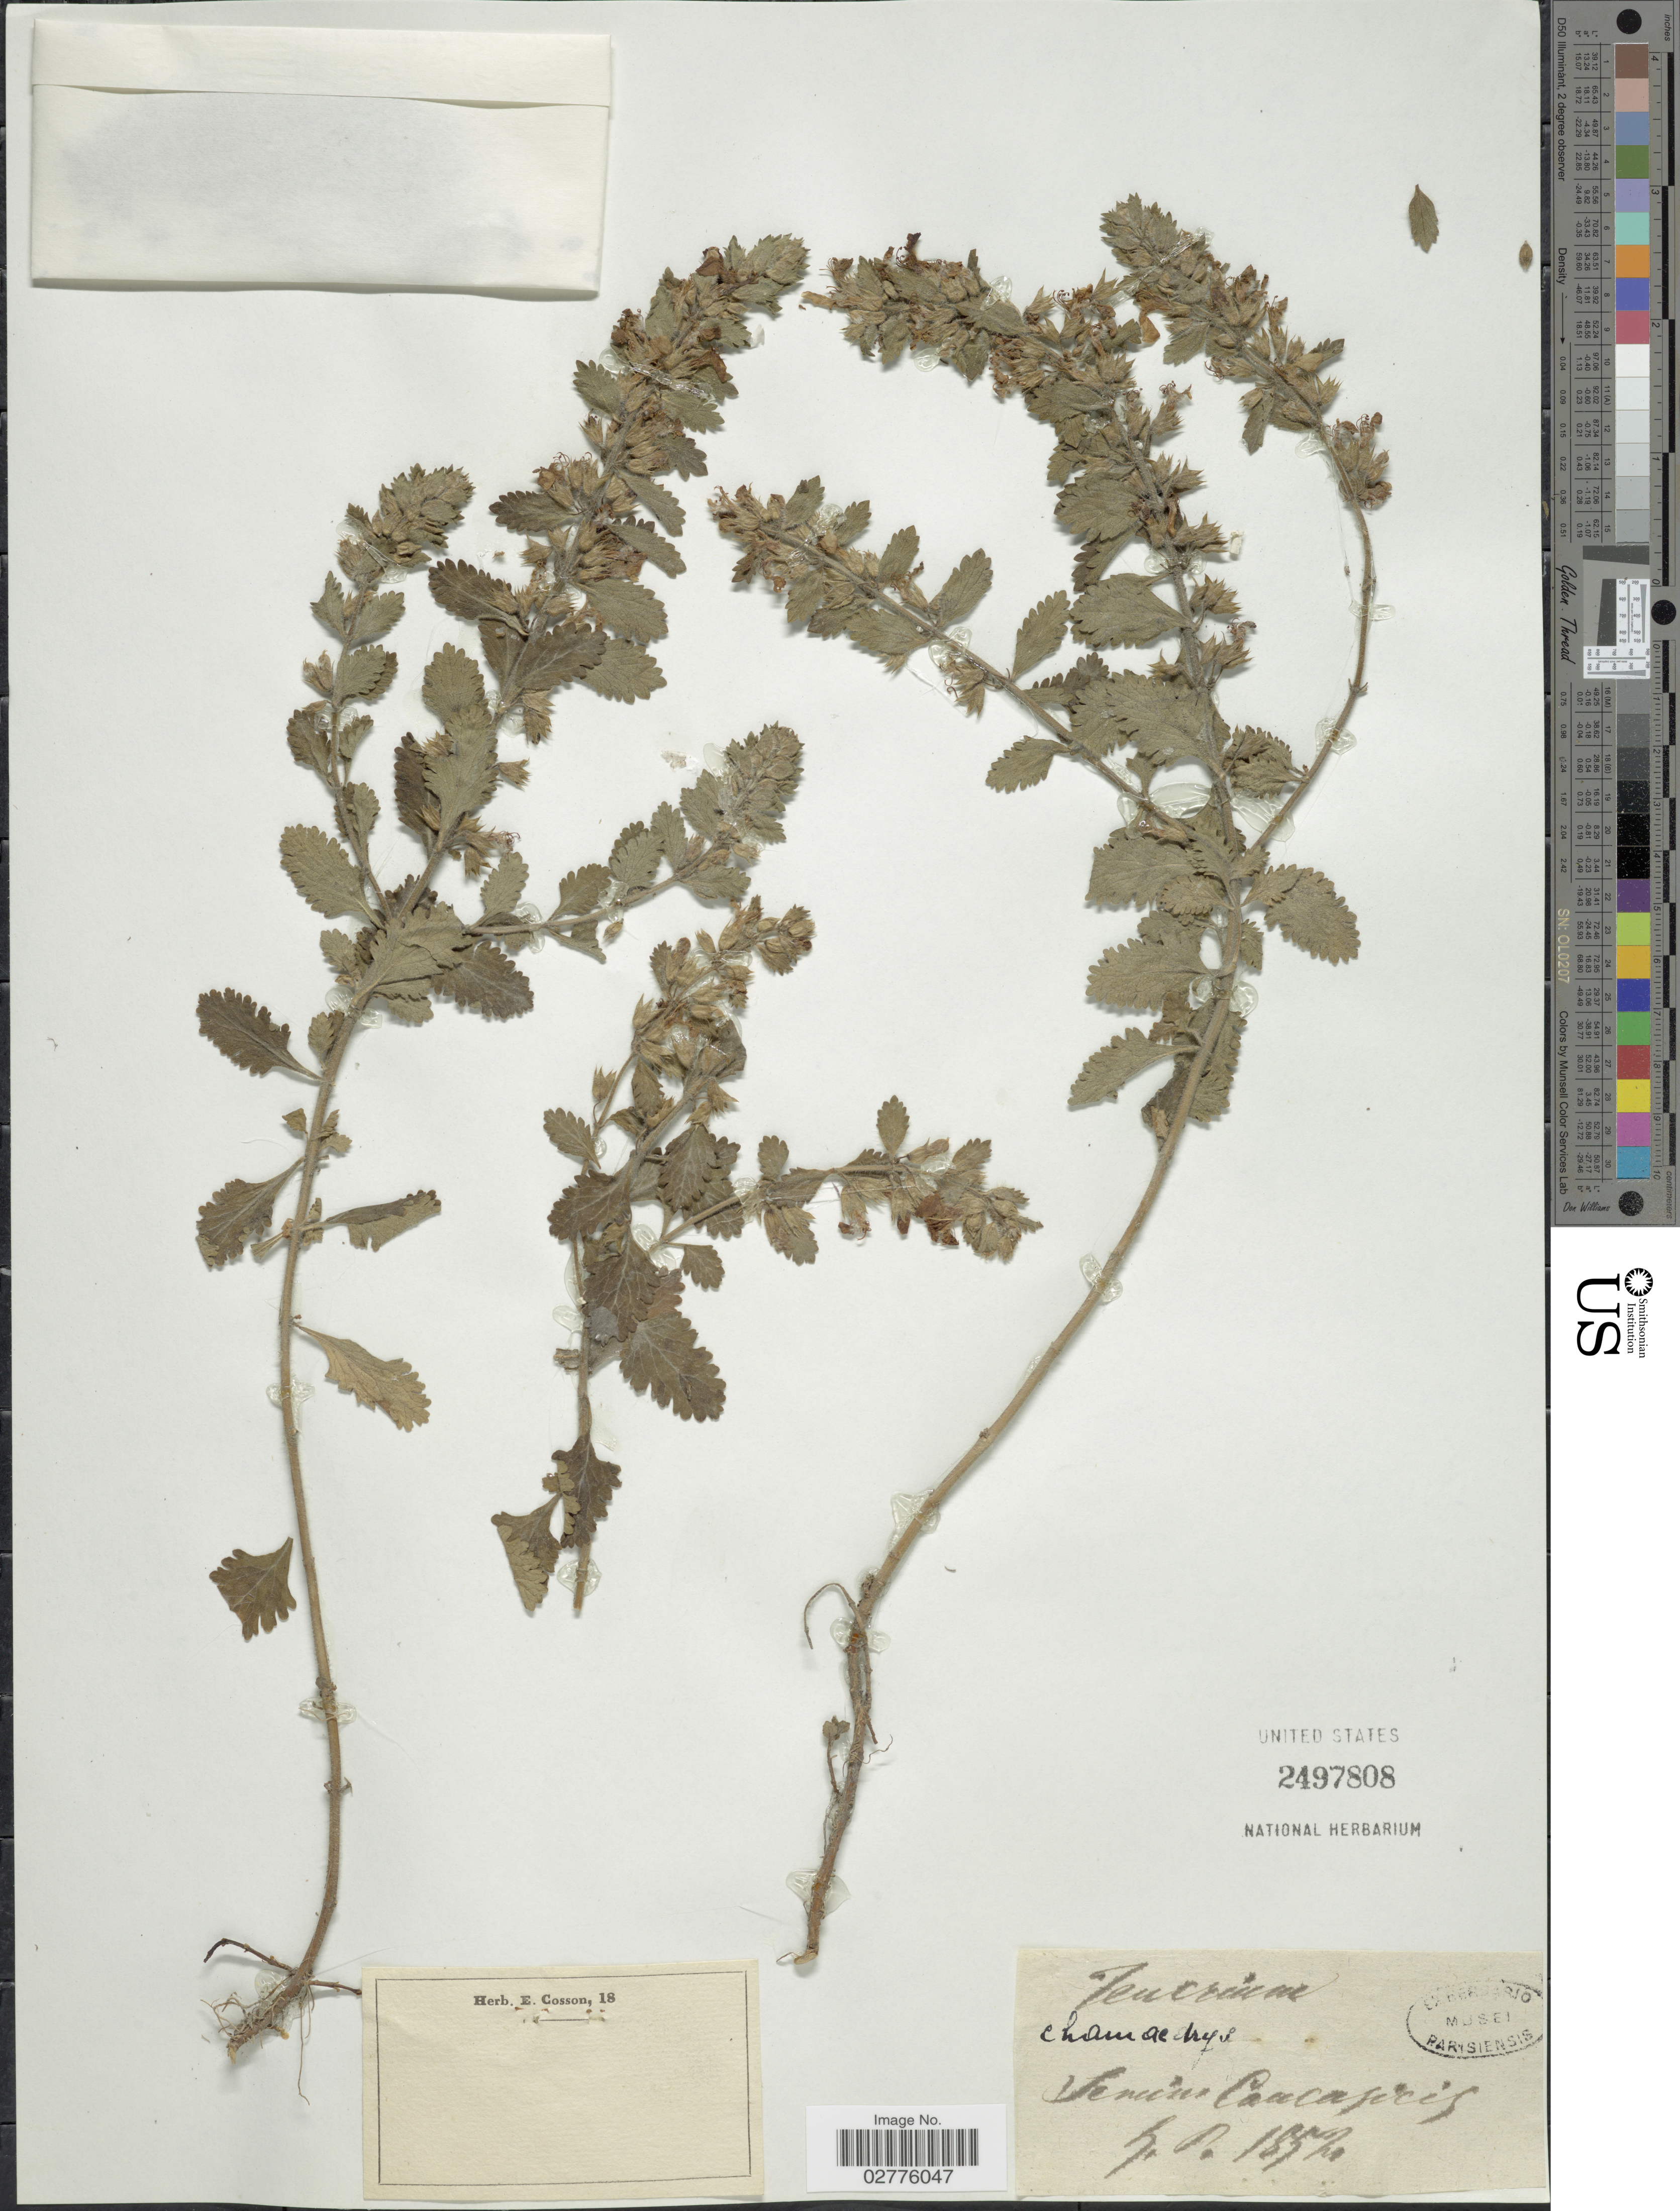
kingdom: Plantae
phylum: Tracheophyta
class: Magnoliopsida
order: Lamiales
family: Lamiaceae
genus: Teucrium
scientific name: Teucrium chamaedrys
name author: L.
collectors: ex herb. E. Cosson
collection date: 1852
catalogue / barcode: US 2497808